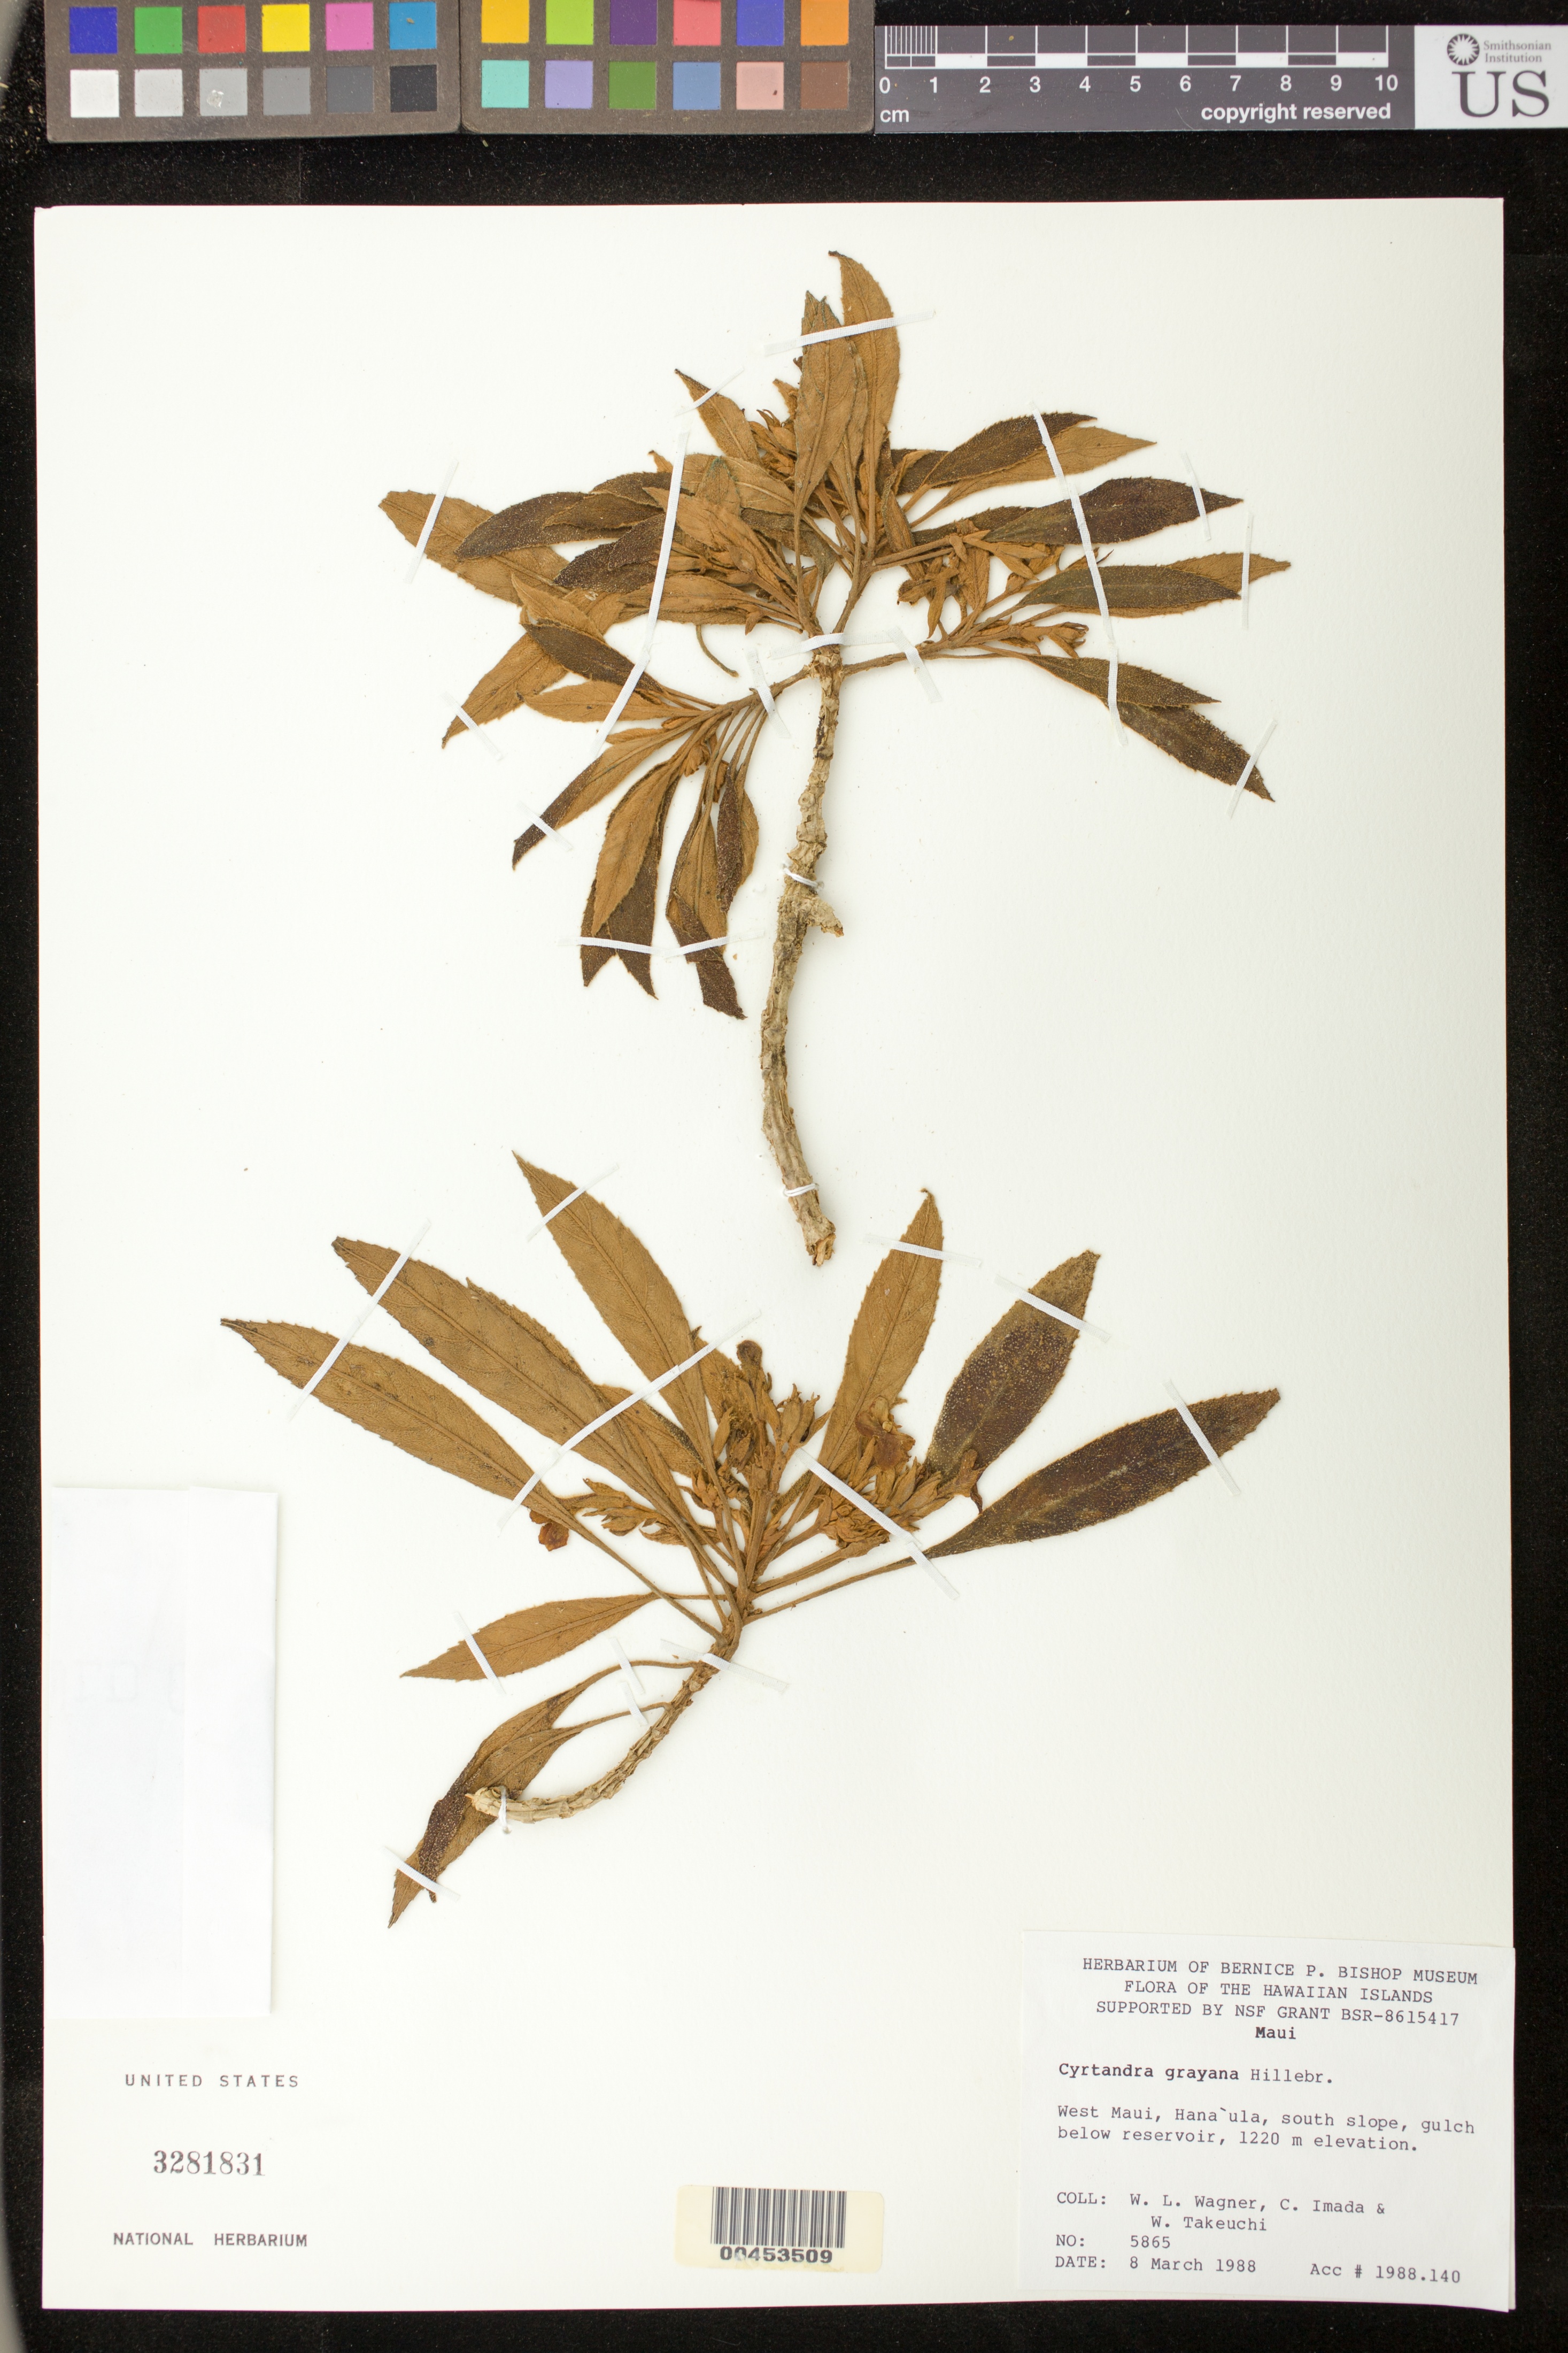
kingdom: Plantae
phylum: Tracheophyta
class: Magnoliopsida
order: Lamiales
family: Gesneriaceae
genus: Cyrtandra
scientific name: Cyrtandra grayana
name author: Hillebr.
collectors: W. L. Wagner, C. Imada & W. N. Takeuchi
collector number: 5865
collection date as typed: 08 Mar 1988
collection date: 1988-03-08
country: United States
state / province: Hawaii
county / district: Maui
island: Maui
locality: Hanaula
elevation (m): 1220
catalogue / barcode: US 3281831